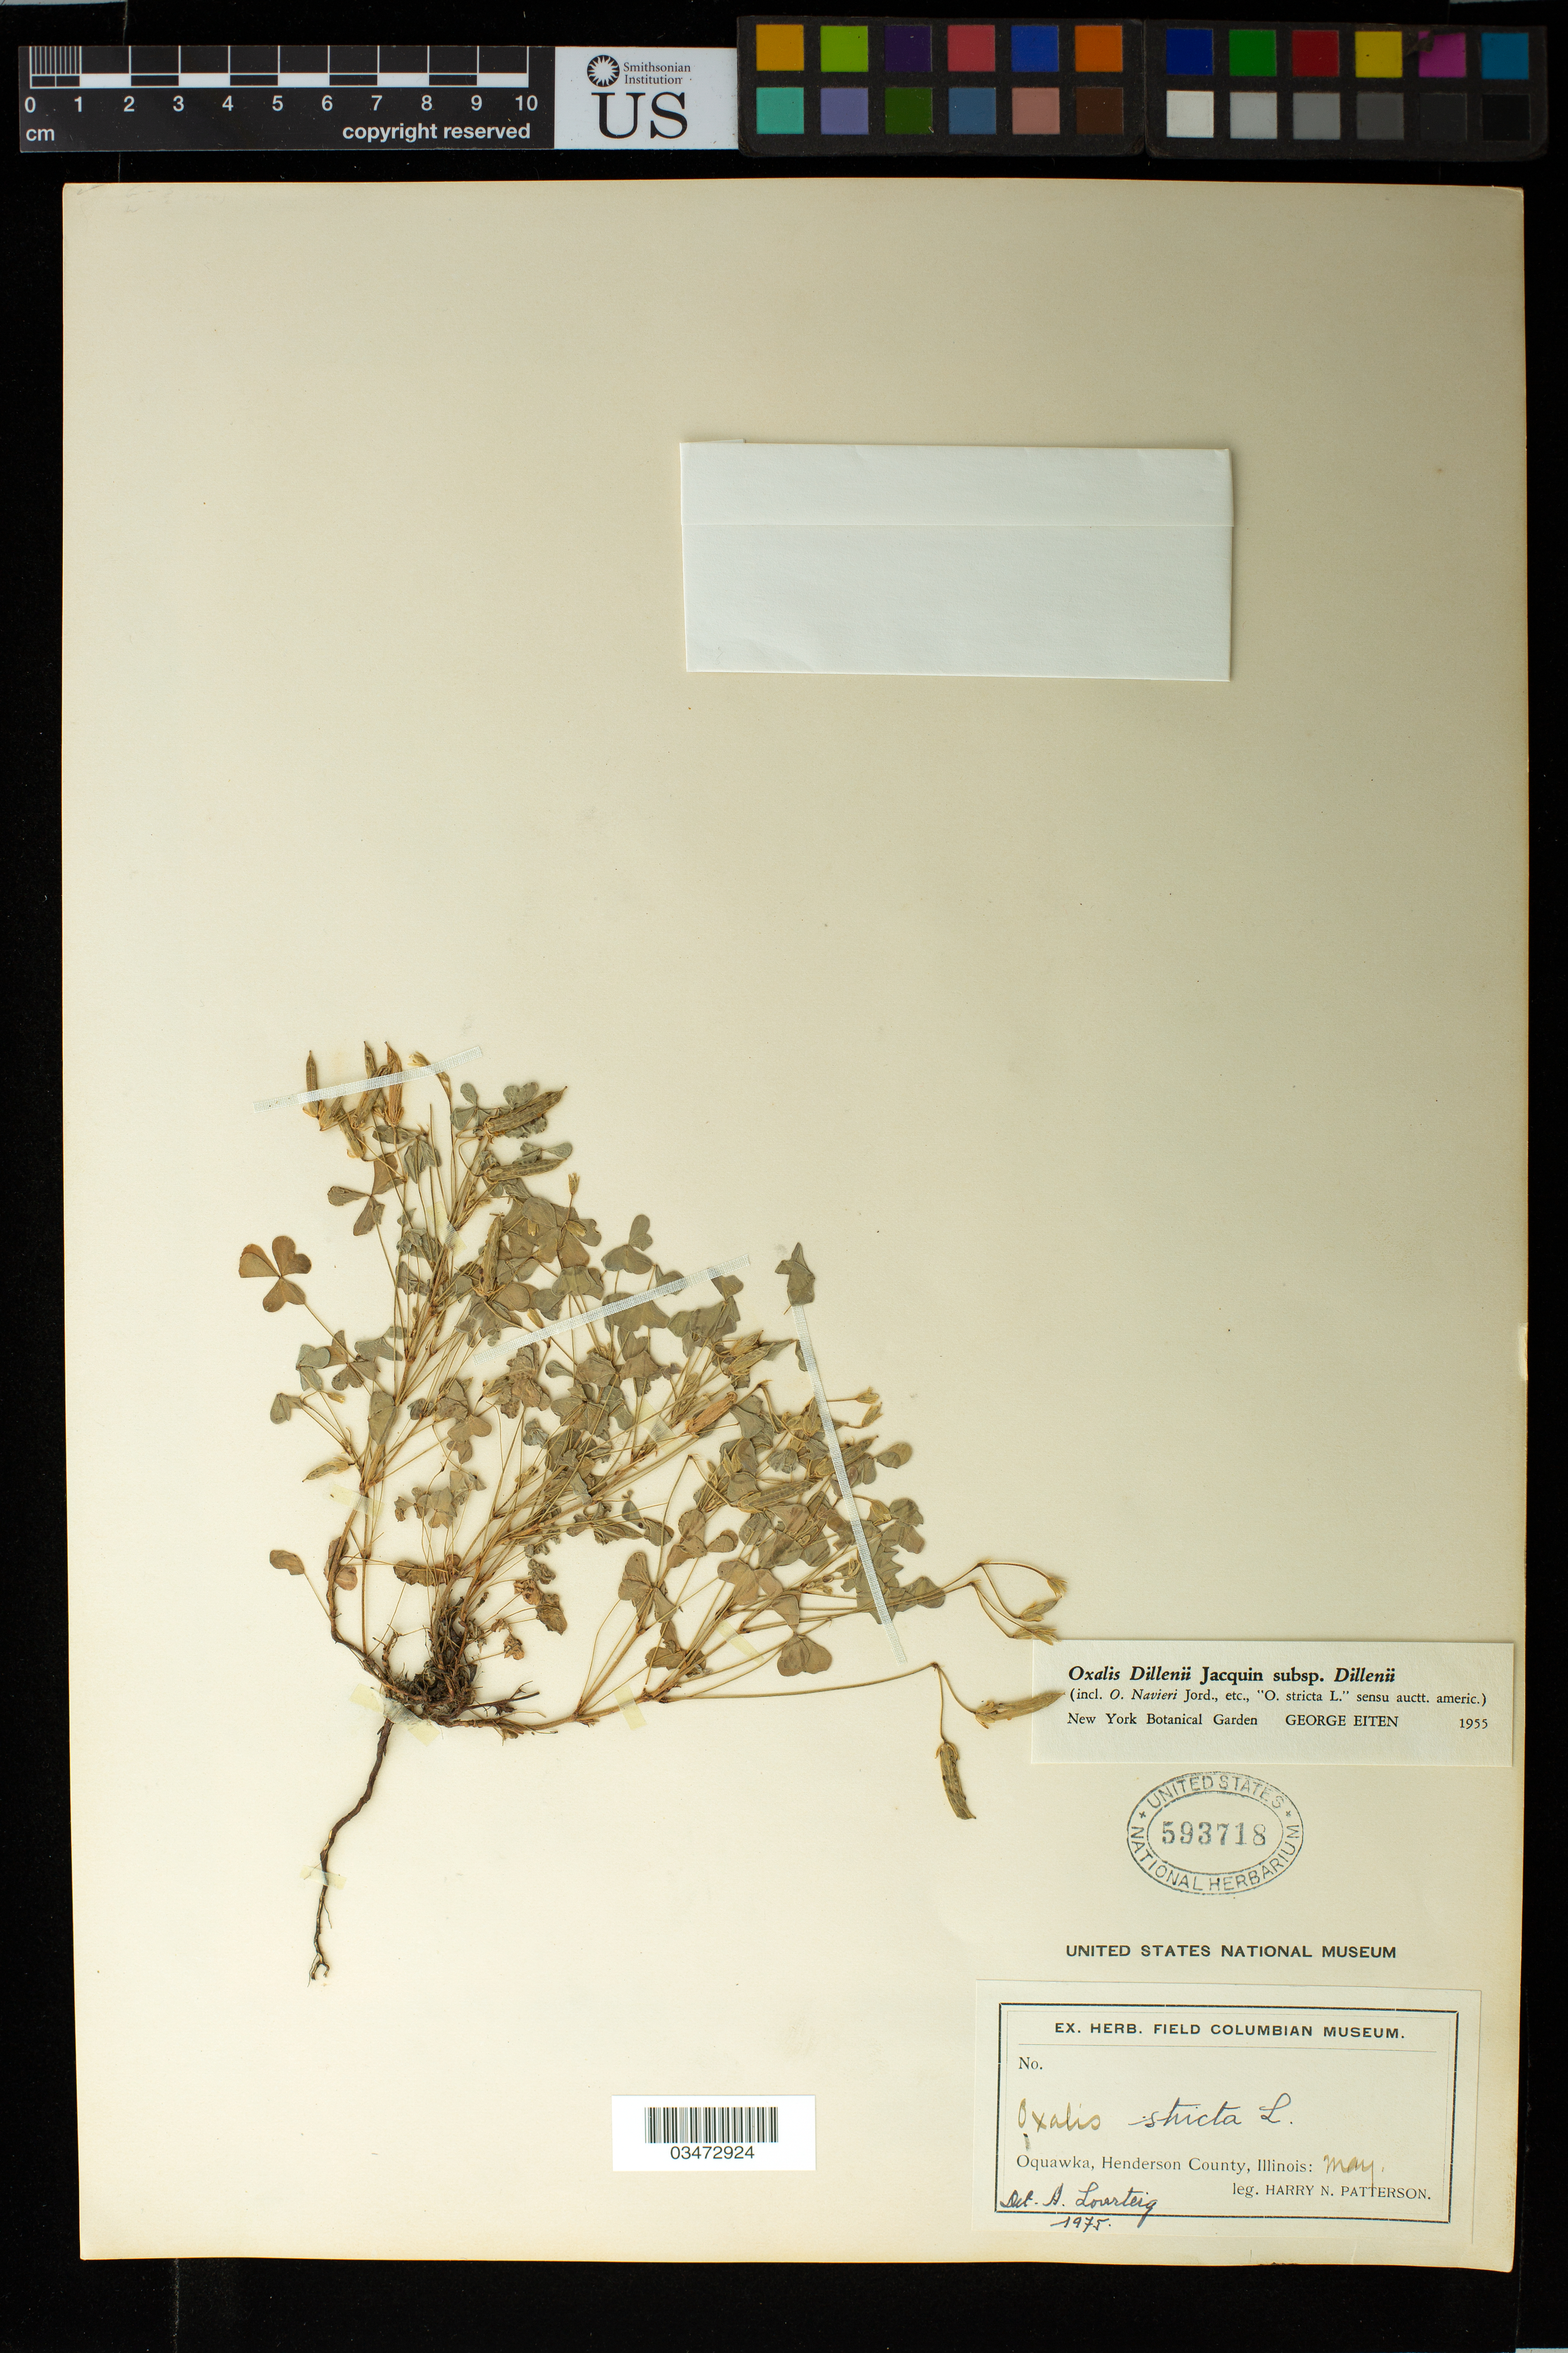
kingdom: Plantae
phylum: Tracheophyta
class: Magnoliopsida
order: Oxalidales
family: Oxalidaceae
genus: Oxalis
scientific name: Oxalis stricta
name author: L.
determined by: Lourteig, A.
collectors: H. N. Patterson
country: United States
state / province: Illinois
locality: Oquawka, Henderson County.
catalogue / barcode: US 593718